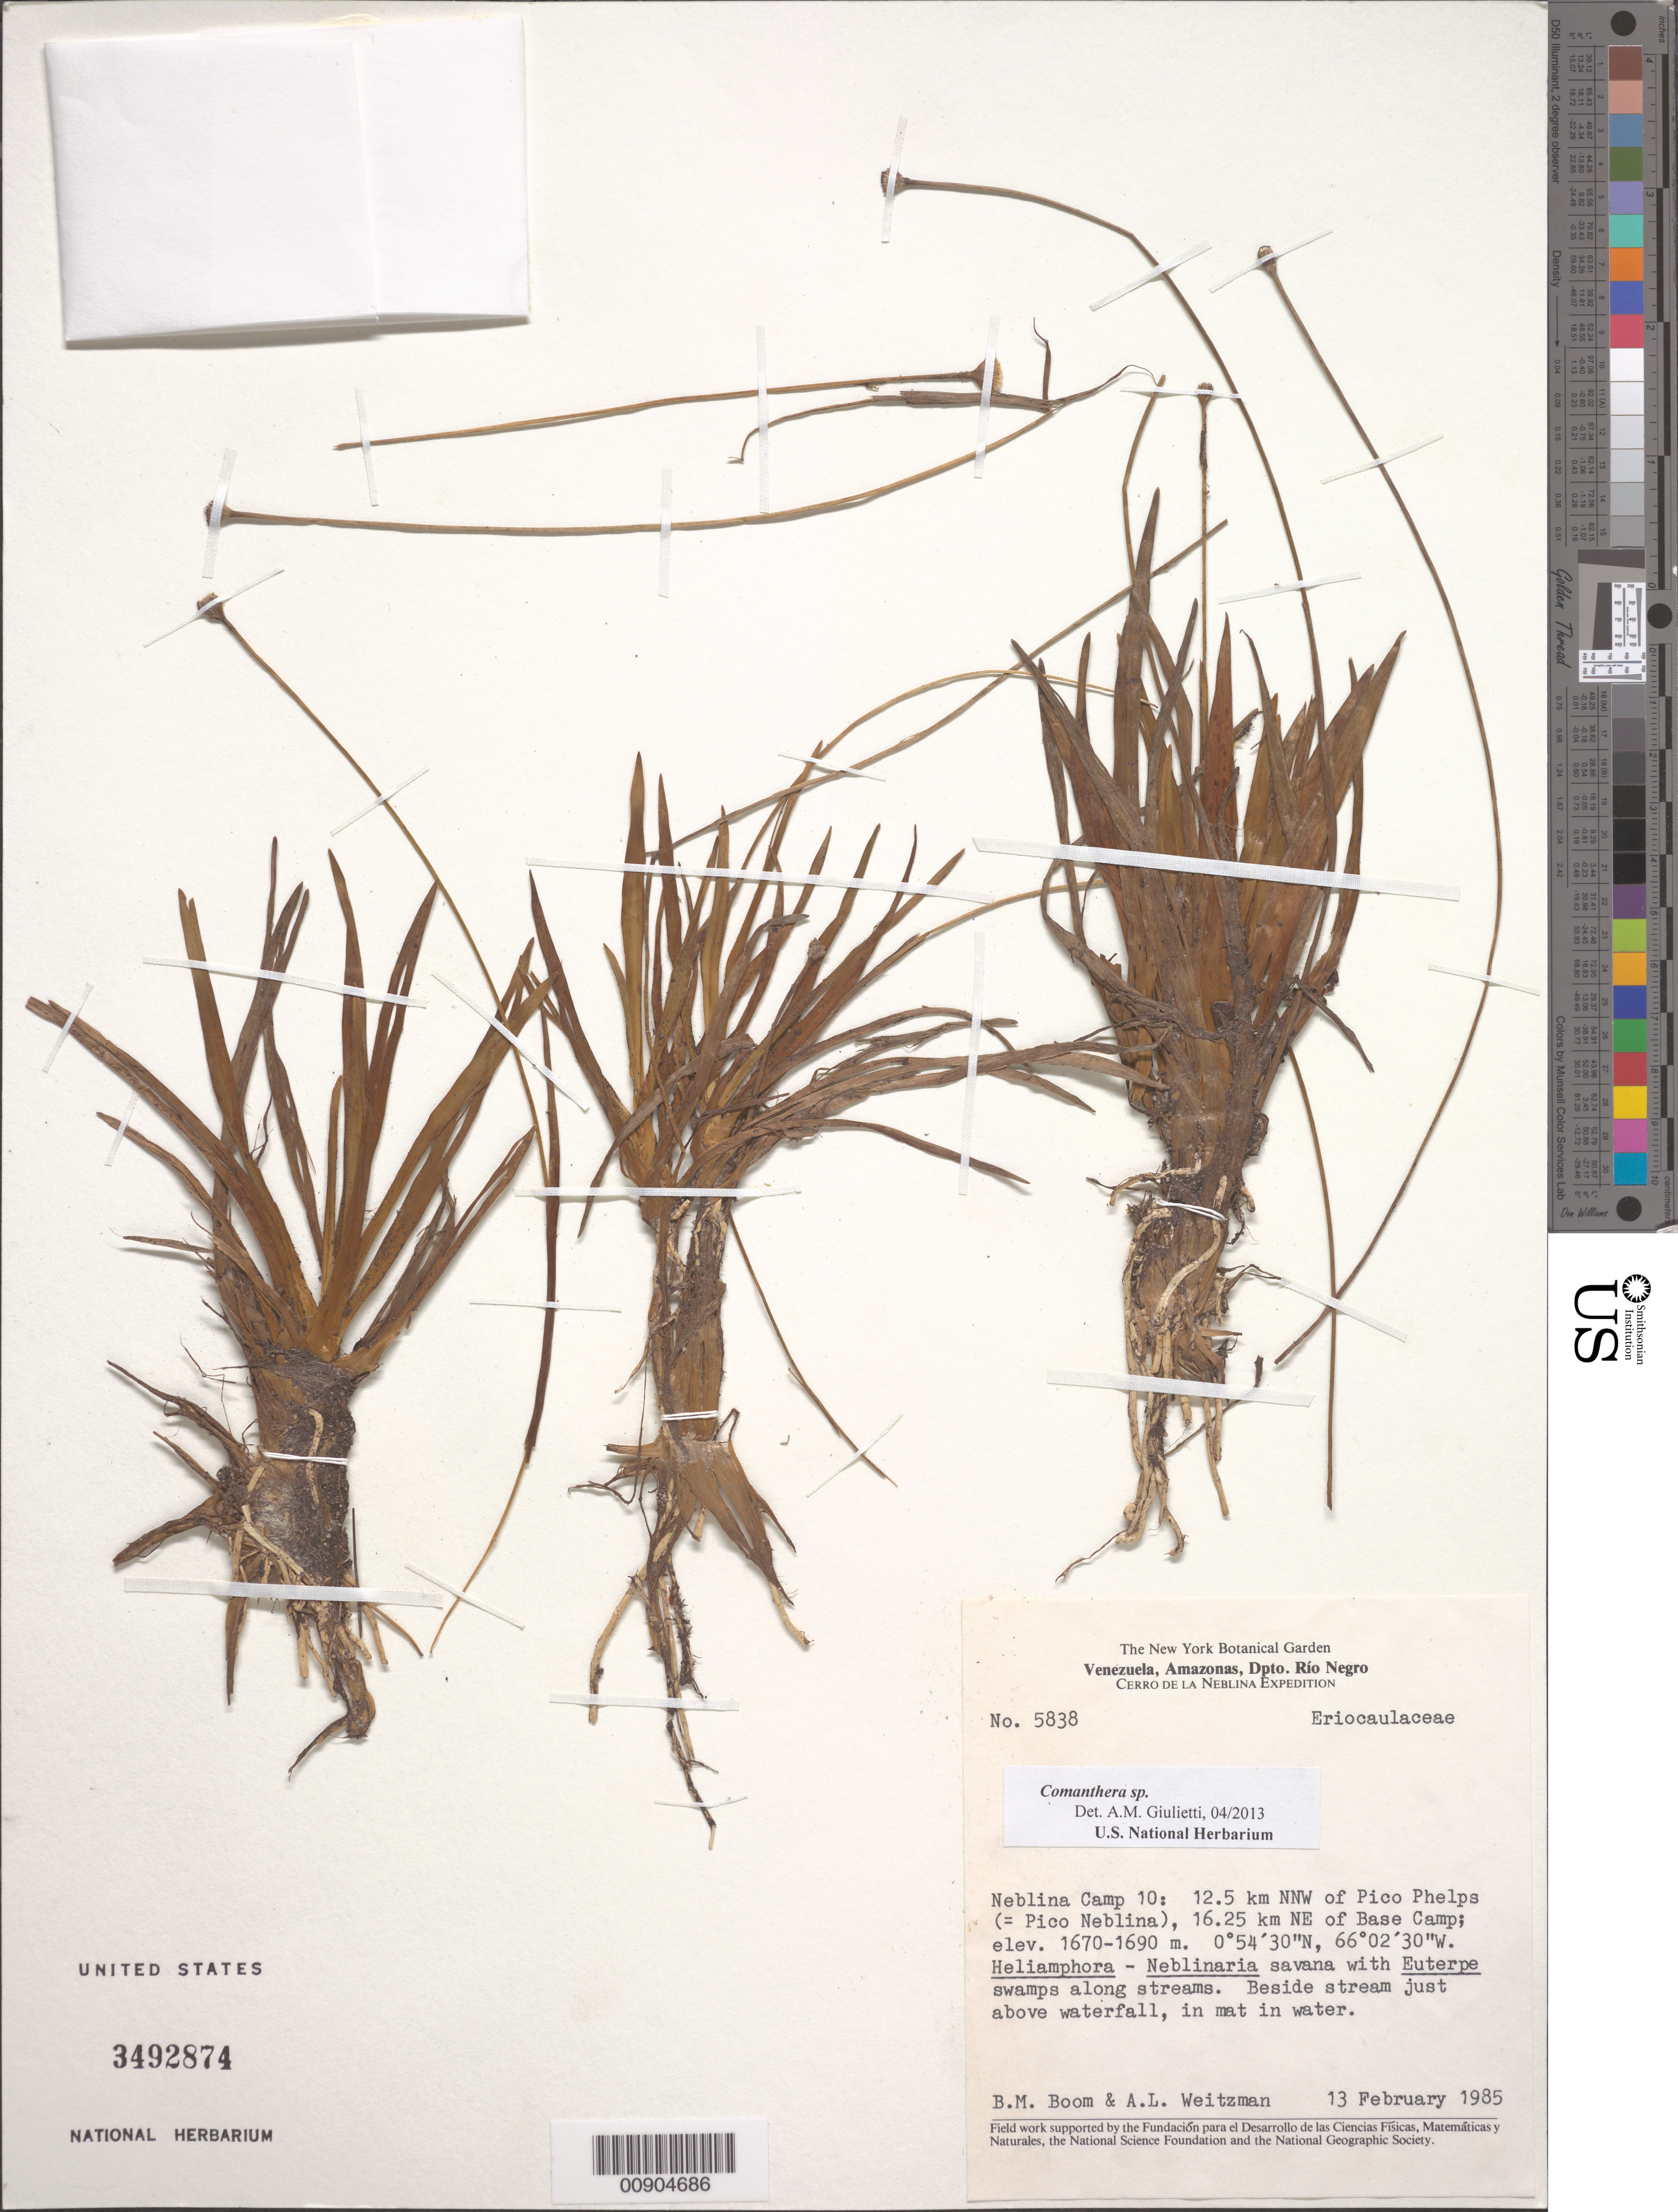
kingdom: Plantae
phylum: Tracheophyta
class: Liliopsida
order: Poales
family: Eriocaulaceae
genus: Comanthera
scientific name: Comanthera sp.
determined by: Giulietti, Ana M.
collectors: B. M. Boom & A. L. Weitzman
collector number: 5838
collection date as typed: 13-Feb-85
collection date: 1985-02-13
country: Venezuela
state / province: Amazonas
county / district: Río Negro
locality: Neblina Camp 10. 12.5 km NNW of Pico Phelps (=Pico Neblina),16.25 km NE of Base Camp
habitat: Heliamphora-Neblinaria savanna with Euterpe swapms along streams, beside stream just above waterfall, in mat in water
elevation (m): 1670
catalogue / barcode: US 3492874